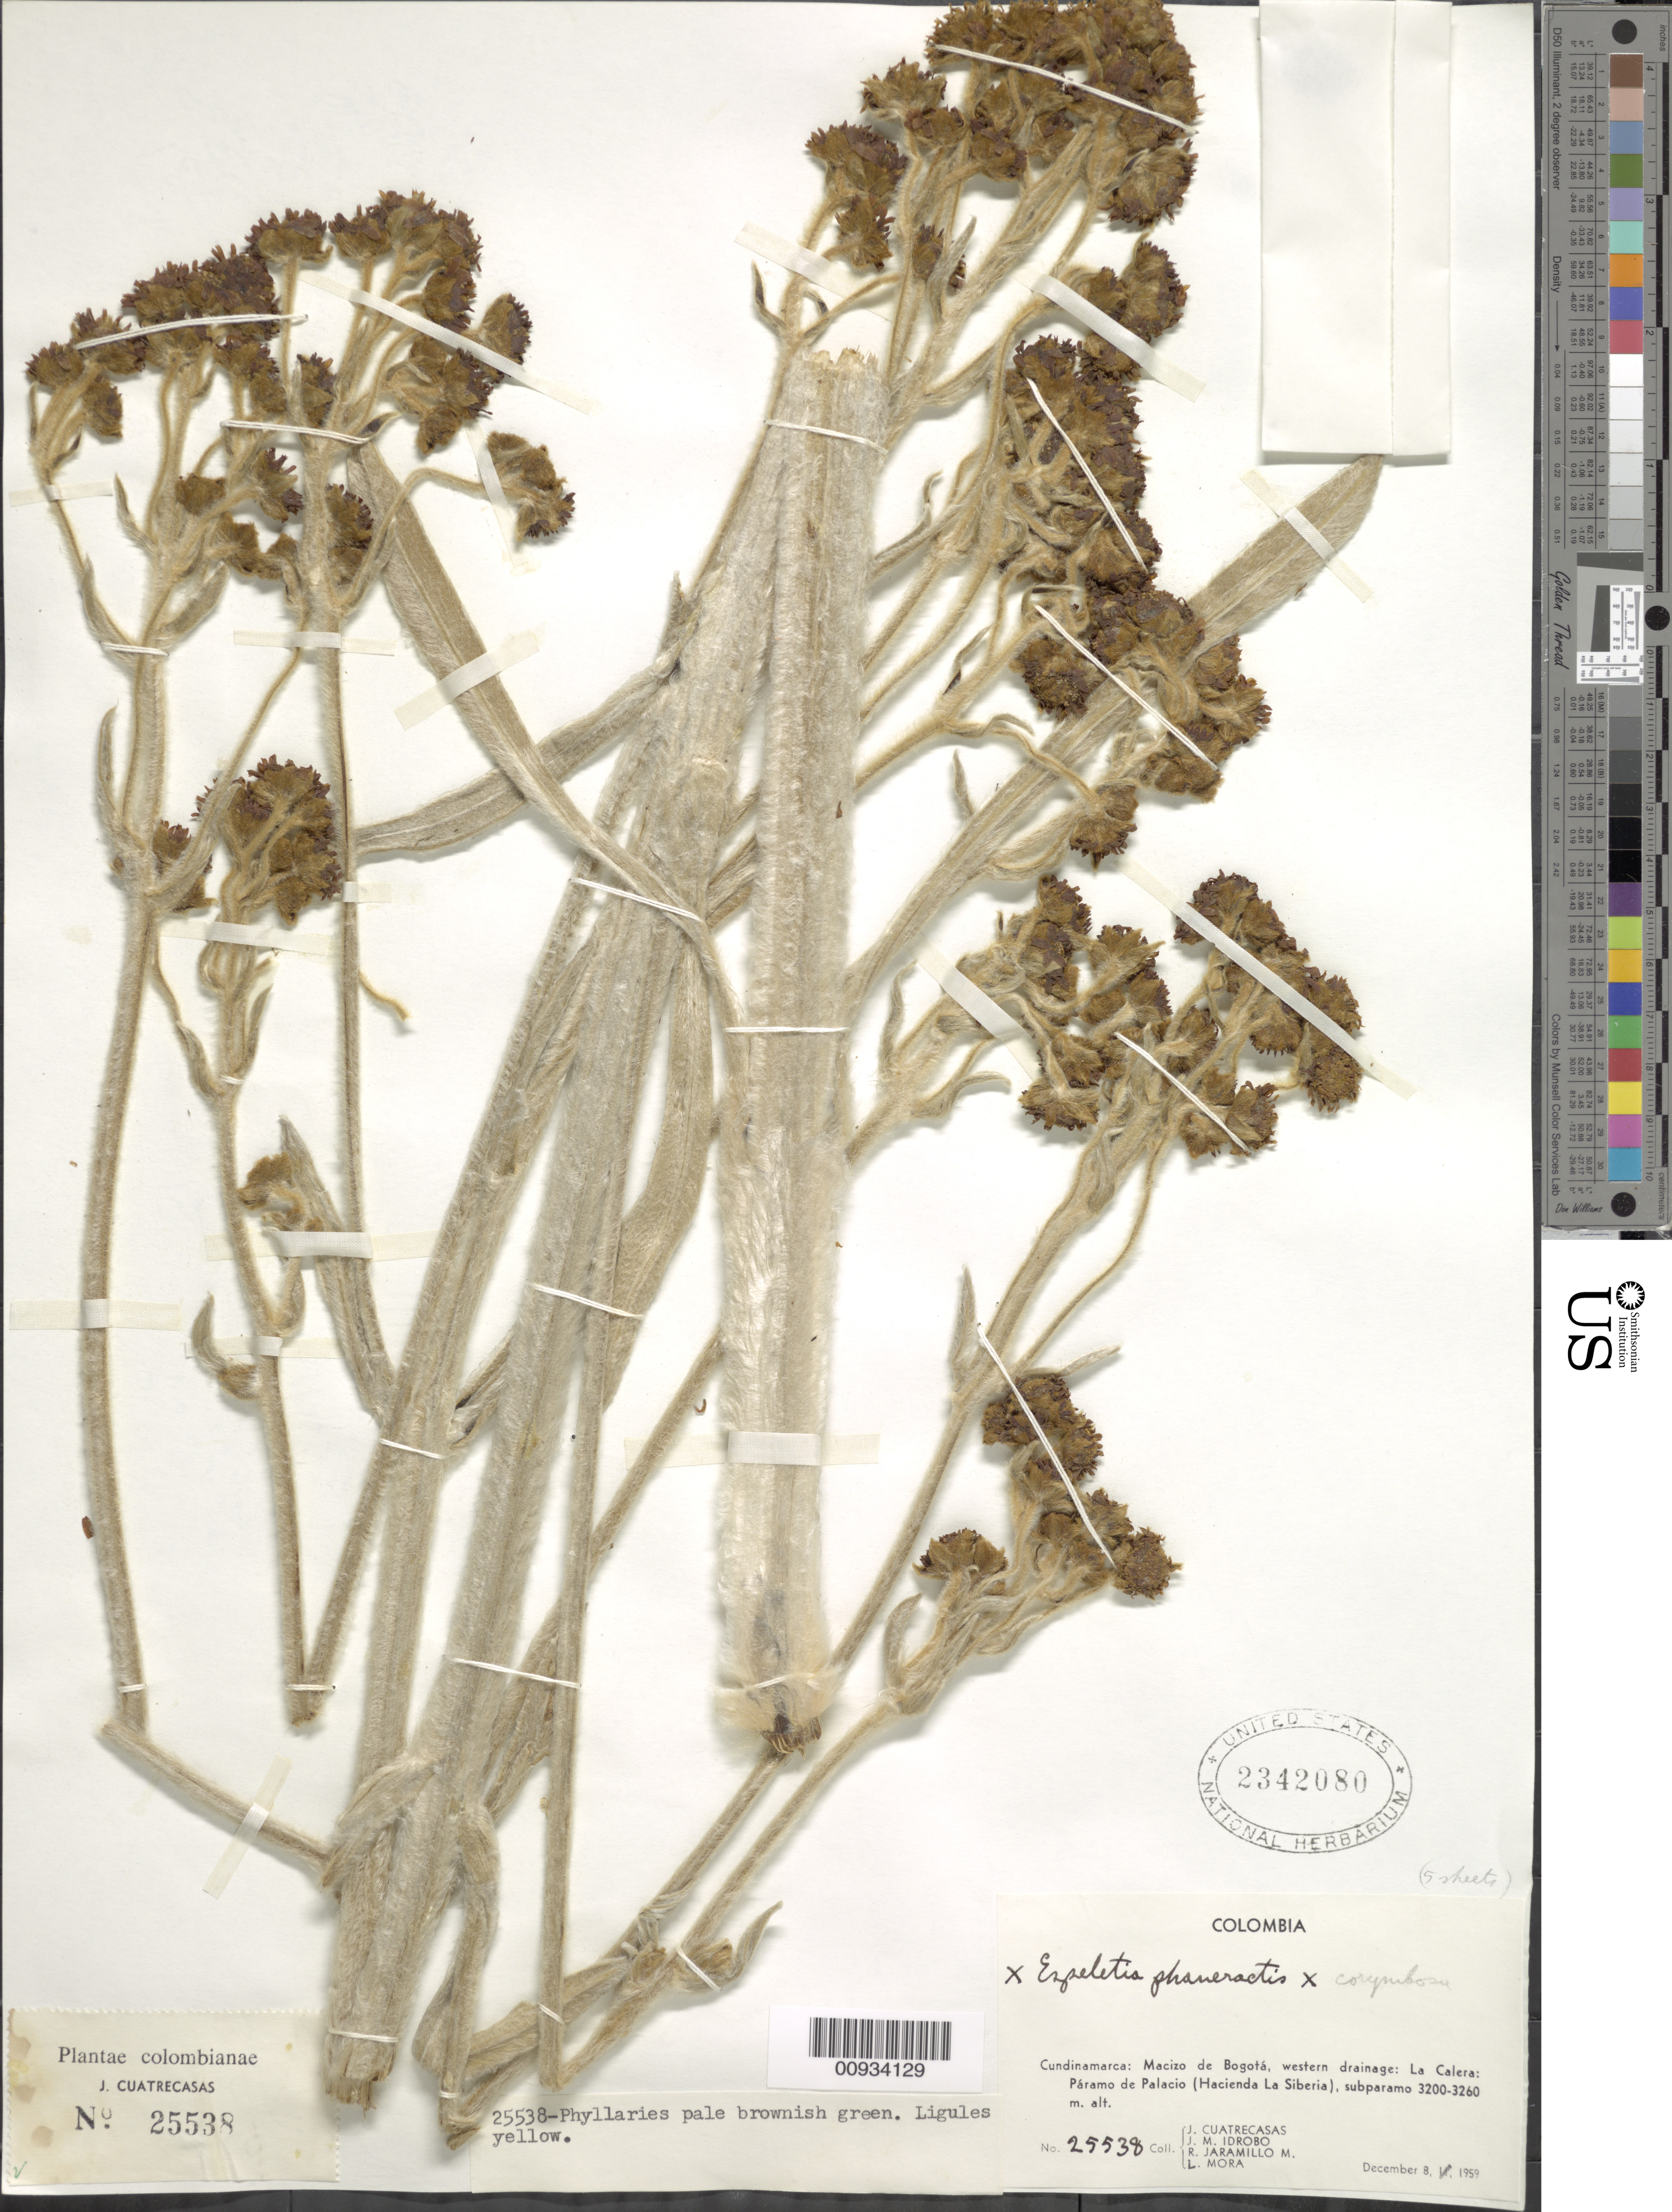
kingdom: Plantae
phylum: Tracheophyta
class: Magnoliopsida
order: Asterales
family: Asteraceae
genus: Espeletiopsis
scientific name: Espeletiopsis bogotensis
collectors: J. Cuatrecasas, J. M. Idrobo, R. Jaramillo M. & L. E. Mora-Osejo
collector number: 25538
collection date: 1959-12-08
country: Colombia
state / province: Cundinamarca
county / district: La Calera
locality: Páramo de Palacios. Macizo de Bogotá, western drainage: Hacienda La Siberia.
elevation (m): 3200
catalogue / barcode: US 2342080